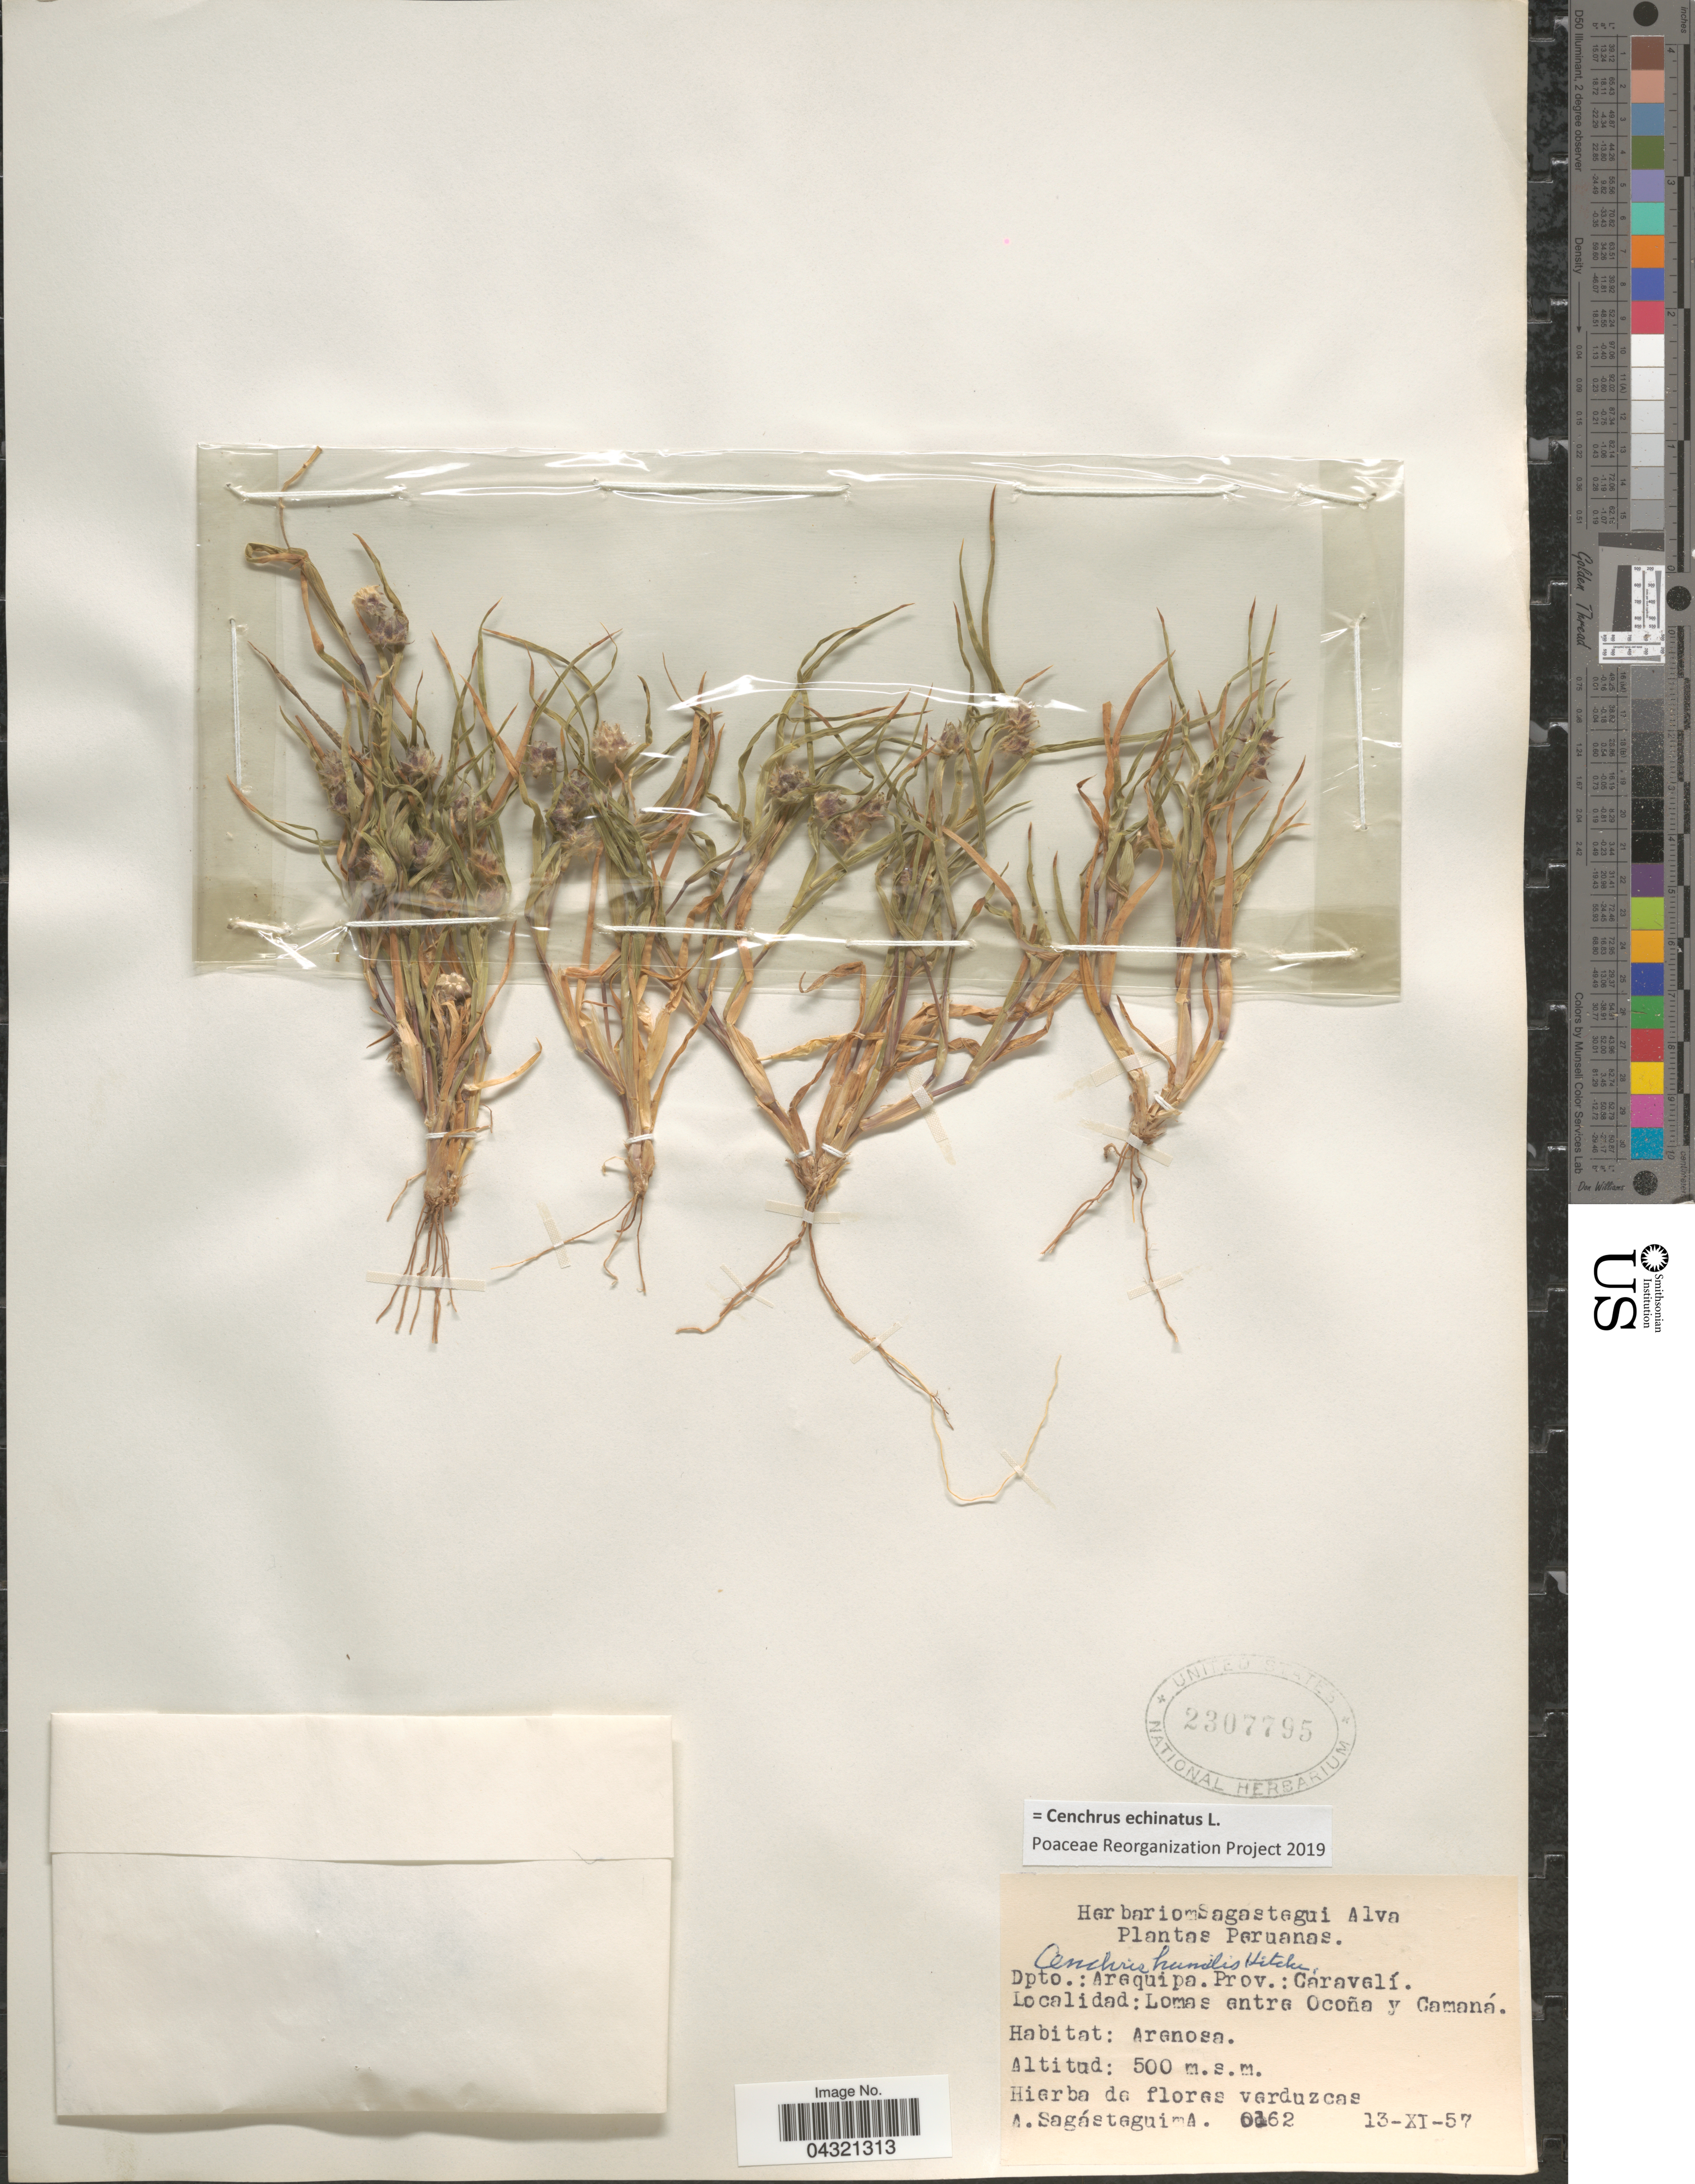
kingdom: Plantae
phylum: Tracheophyta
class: Liliopsida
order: Poales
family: Poaceae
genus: Cenchrus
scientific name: Cenchrus echinatus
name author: L.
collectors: A. Sagástegui A.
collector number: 0162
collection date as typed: Transcribed d/m/y: 13/11/57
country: Peru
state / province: Arequipa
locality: Dpto.: Arequipa. Prov. Caravalí. Lomas entre Ocoña y Camaná.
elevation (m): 500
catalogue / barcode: US 2307795